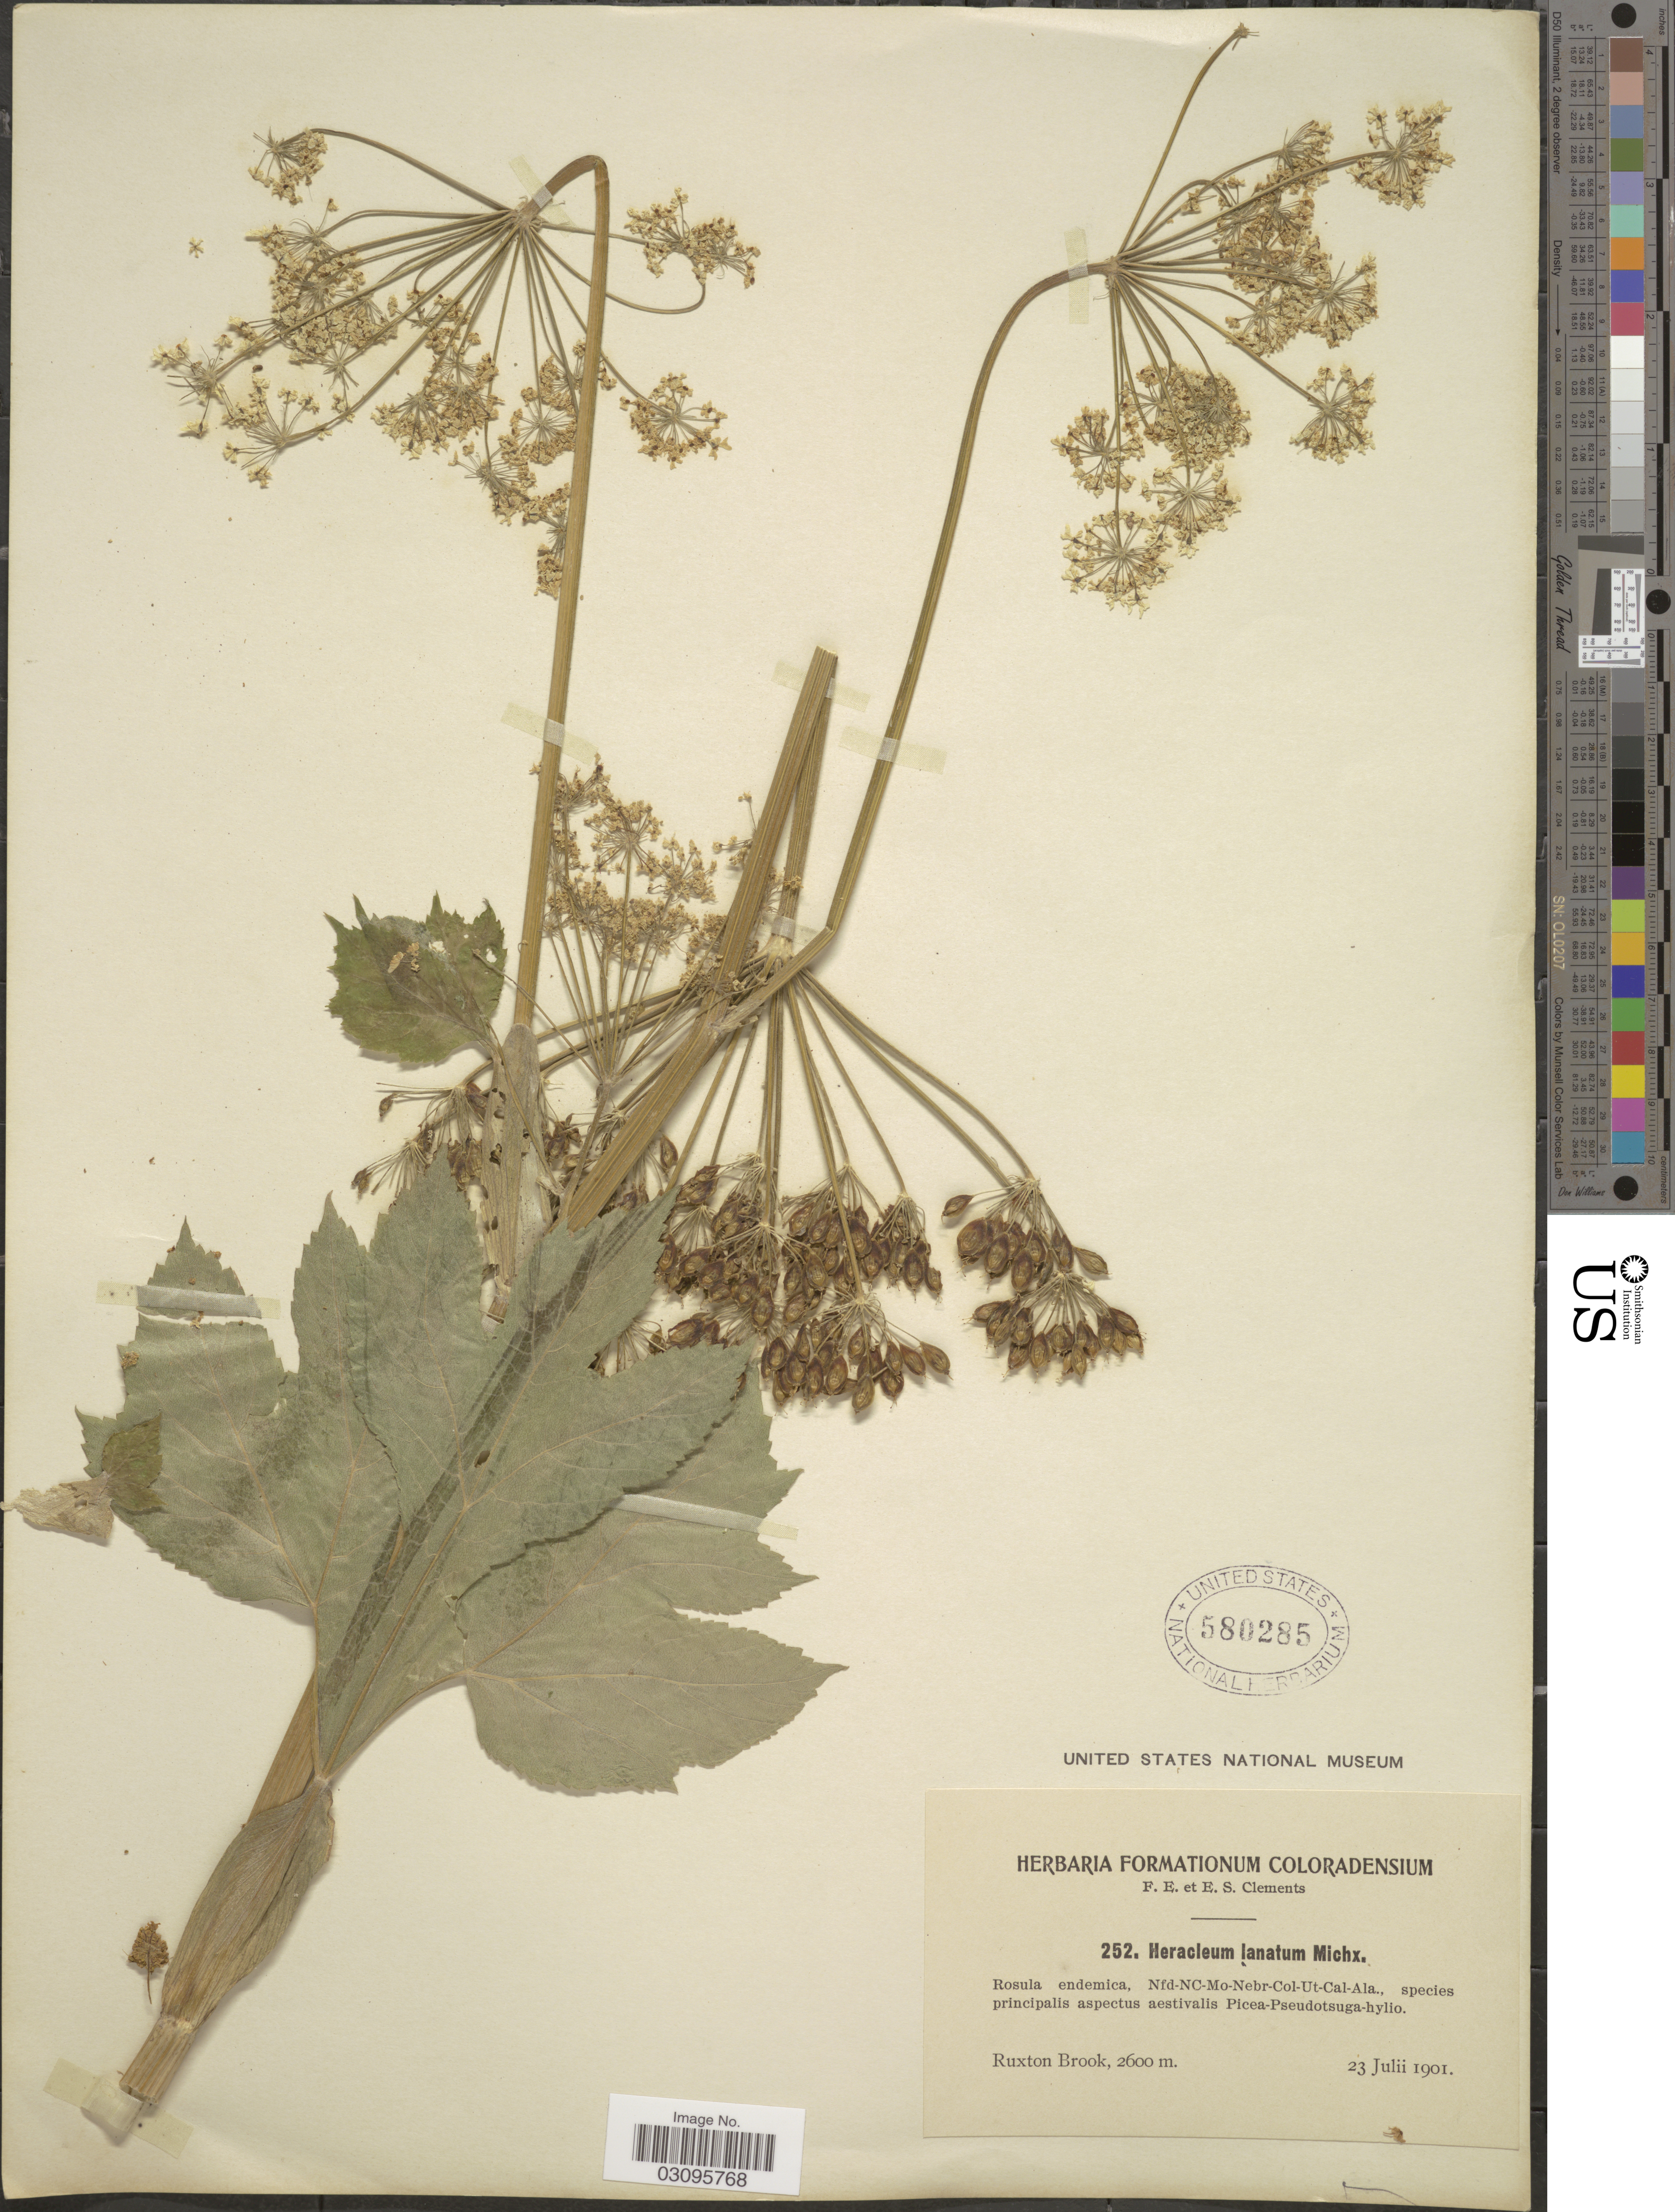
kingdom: Plantae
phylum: Tracheophyta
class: Magnoliopsida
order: Apiales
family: Apiaceae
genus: Heracleum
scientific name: Heracleum lanatum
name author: Michx.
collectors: F. E. Clements & E. S. Clements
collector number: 252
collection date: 1901-07-23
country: United States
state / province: Colorado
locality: Ruxton Brook.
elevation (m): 2600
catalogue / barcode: US 580285